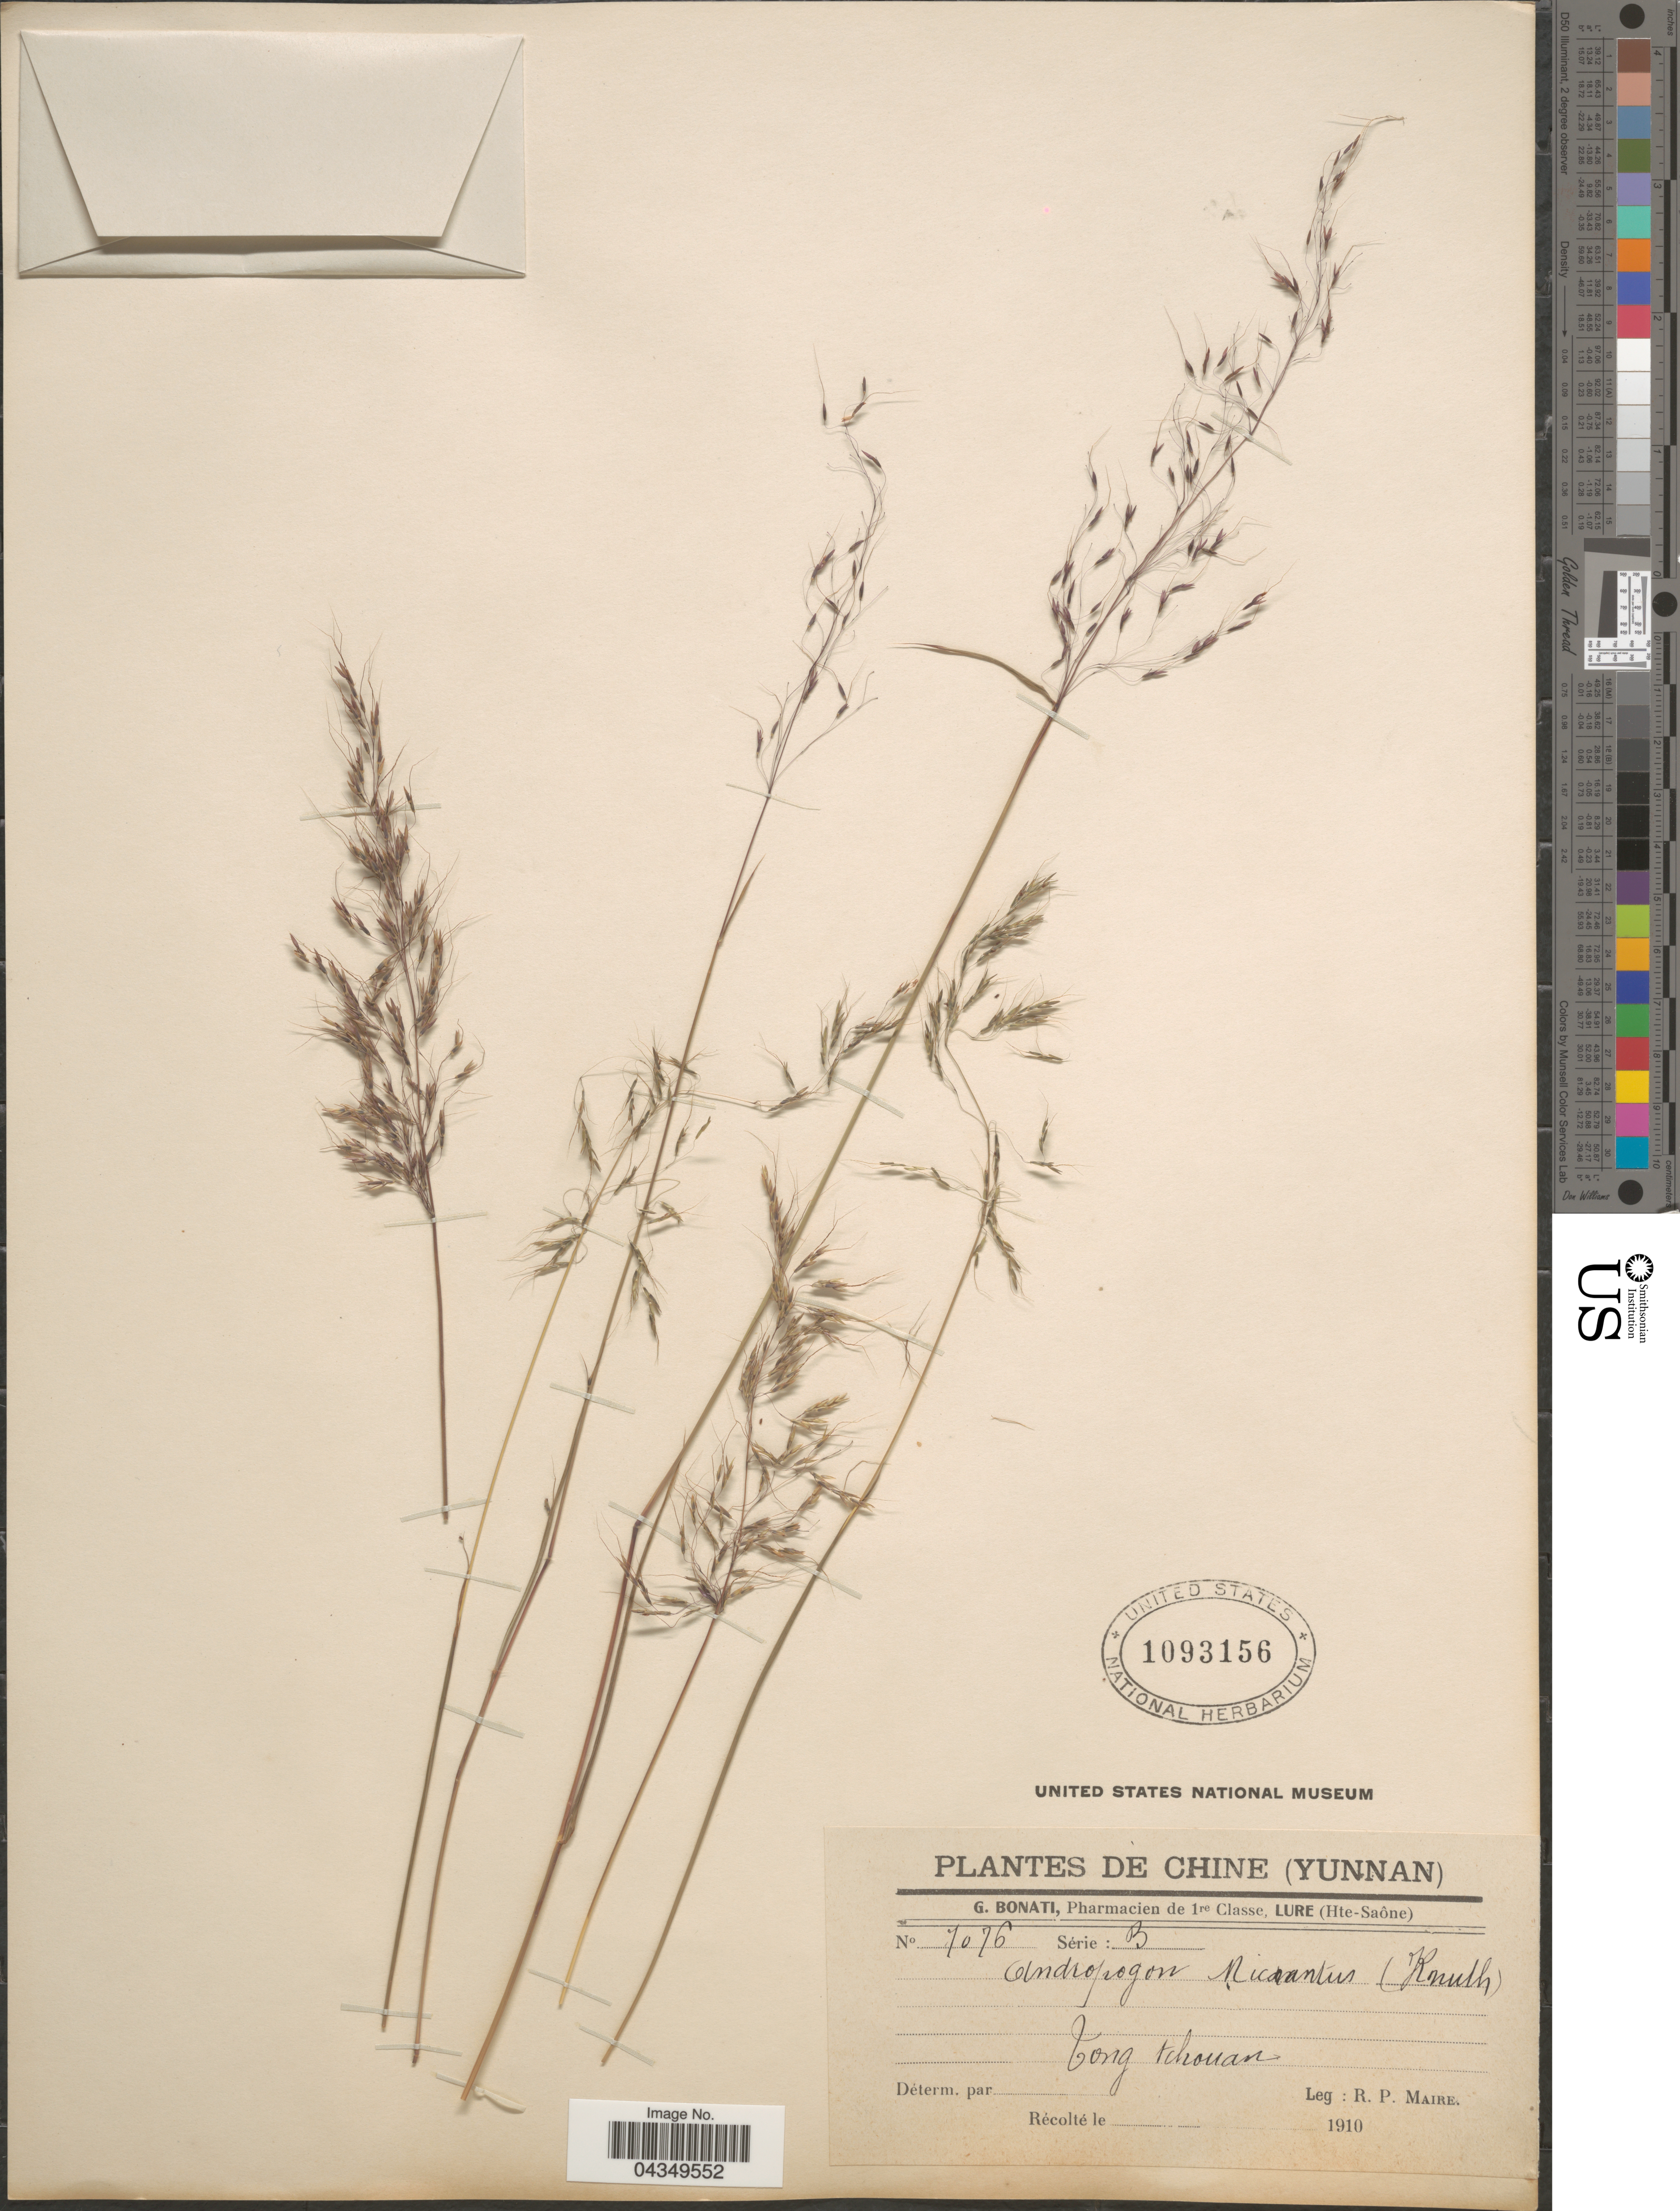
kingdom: Plantae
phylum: Tracheophyta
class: Liliopsida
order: Poales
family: Poaceae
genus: Capillipedium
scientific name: Capillipedium parviflorum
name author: (R. Br.) Stapf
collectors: R.-P. Maire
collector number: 7076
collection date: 1910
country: China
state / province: Yunnan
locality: Chine. Tong Tchouan.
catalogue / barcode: US 1093156